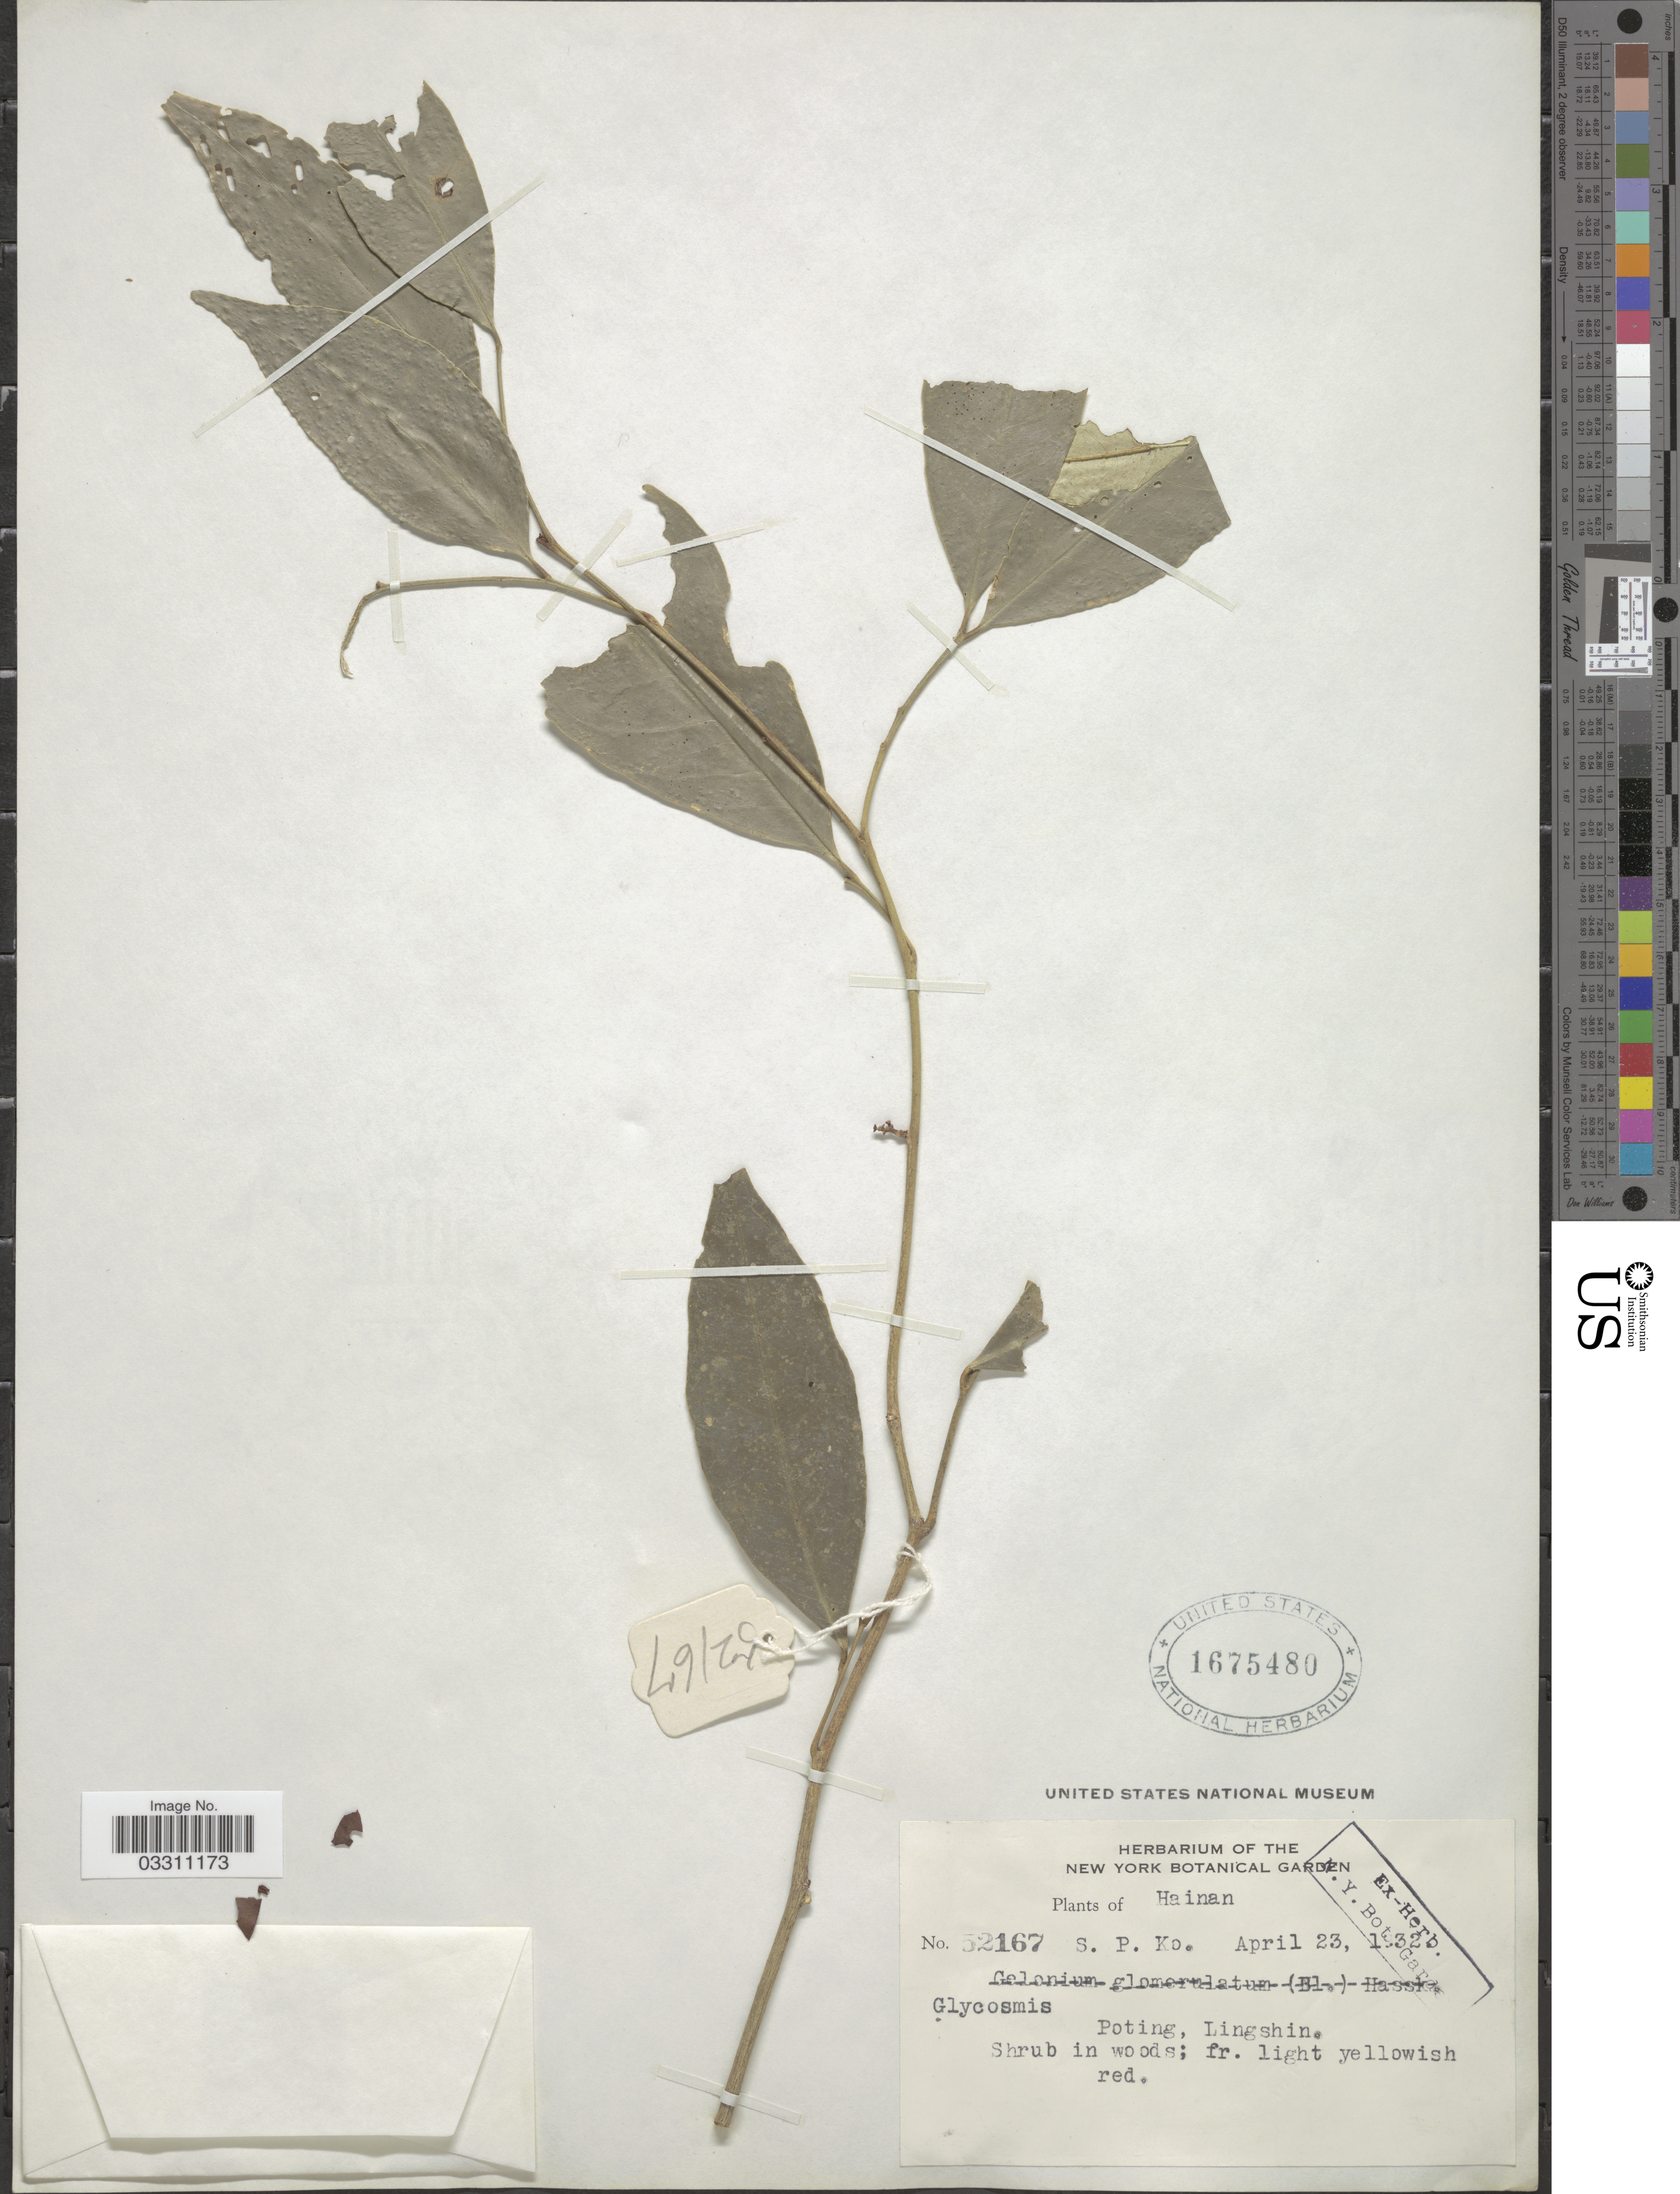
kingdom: Plantae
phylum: Tracheophyta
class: Magnoliopsida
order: Sapindales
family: Rutaceae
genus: Glycosmis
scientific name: Glycosmis sp.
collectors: S. P. Ko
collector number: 52167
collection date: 1932-04-23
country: China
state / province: Hainan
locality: Poting, Lingshin.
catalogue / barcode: US 1675480